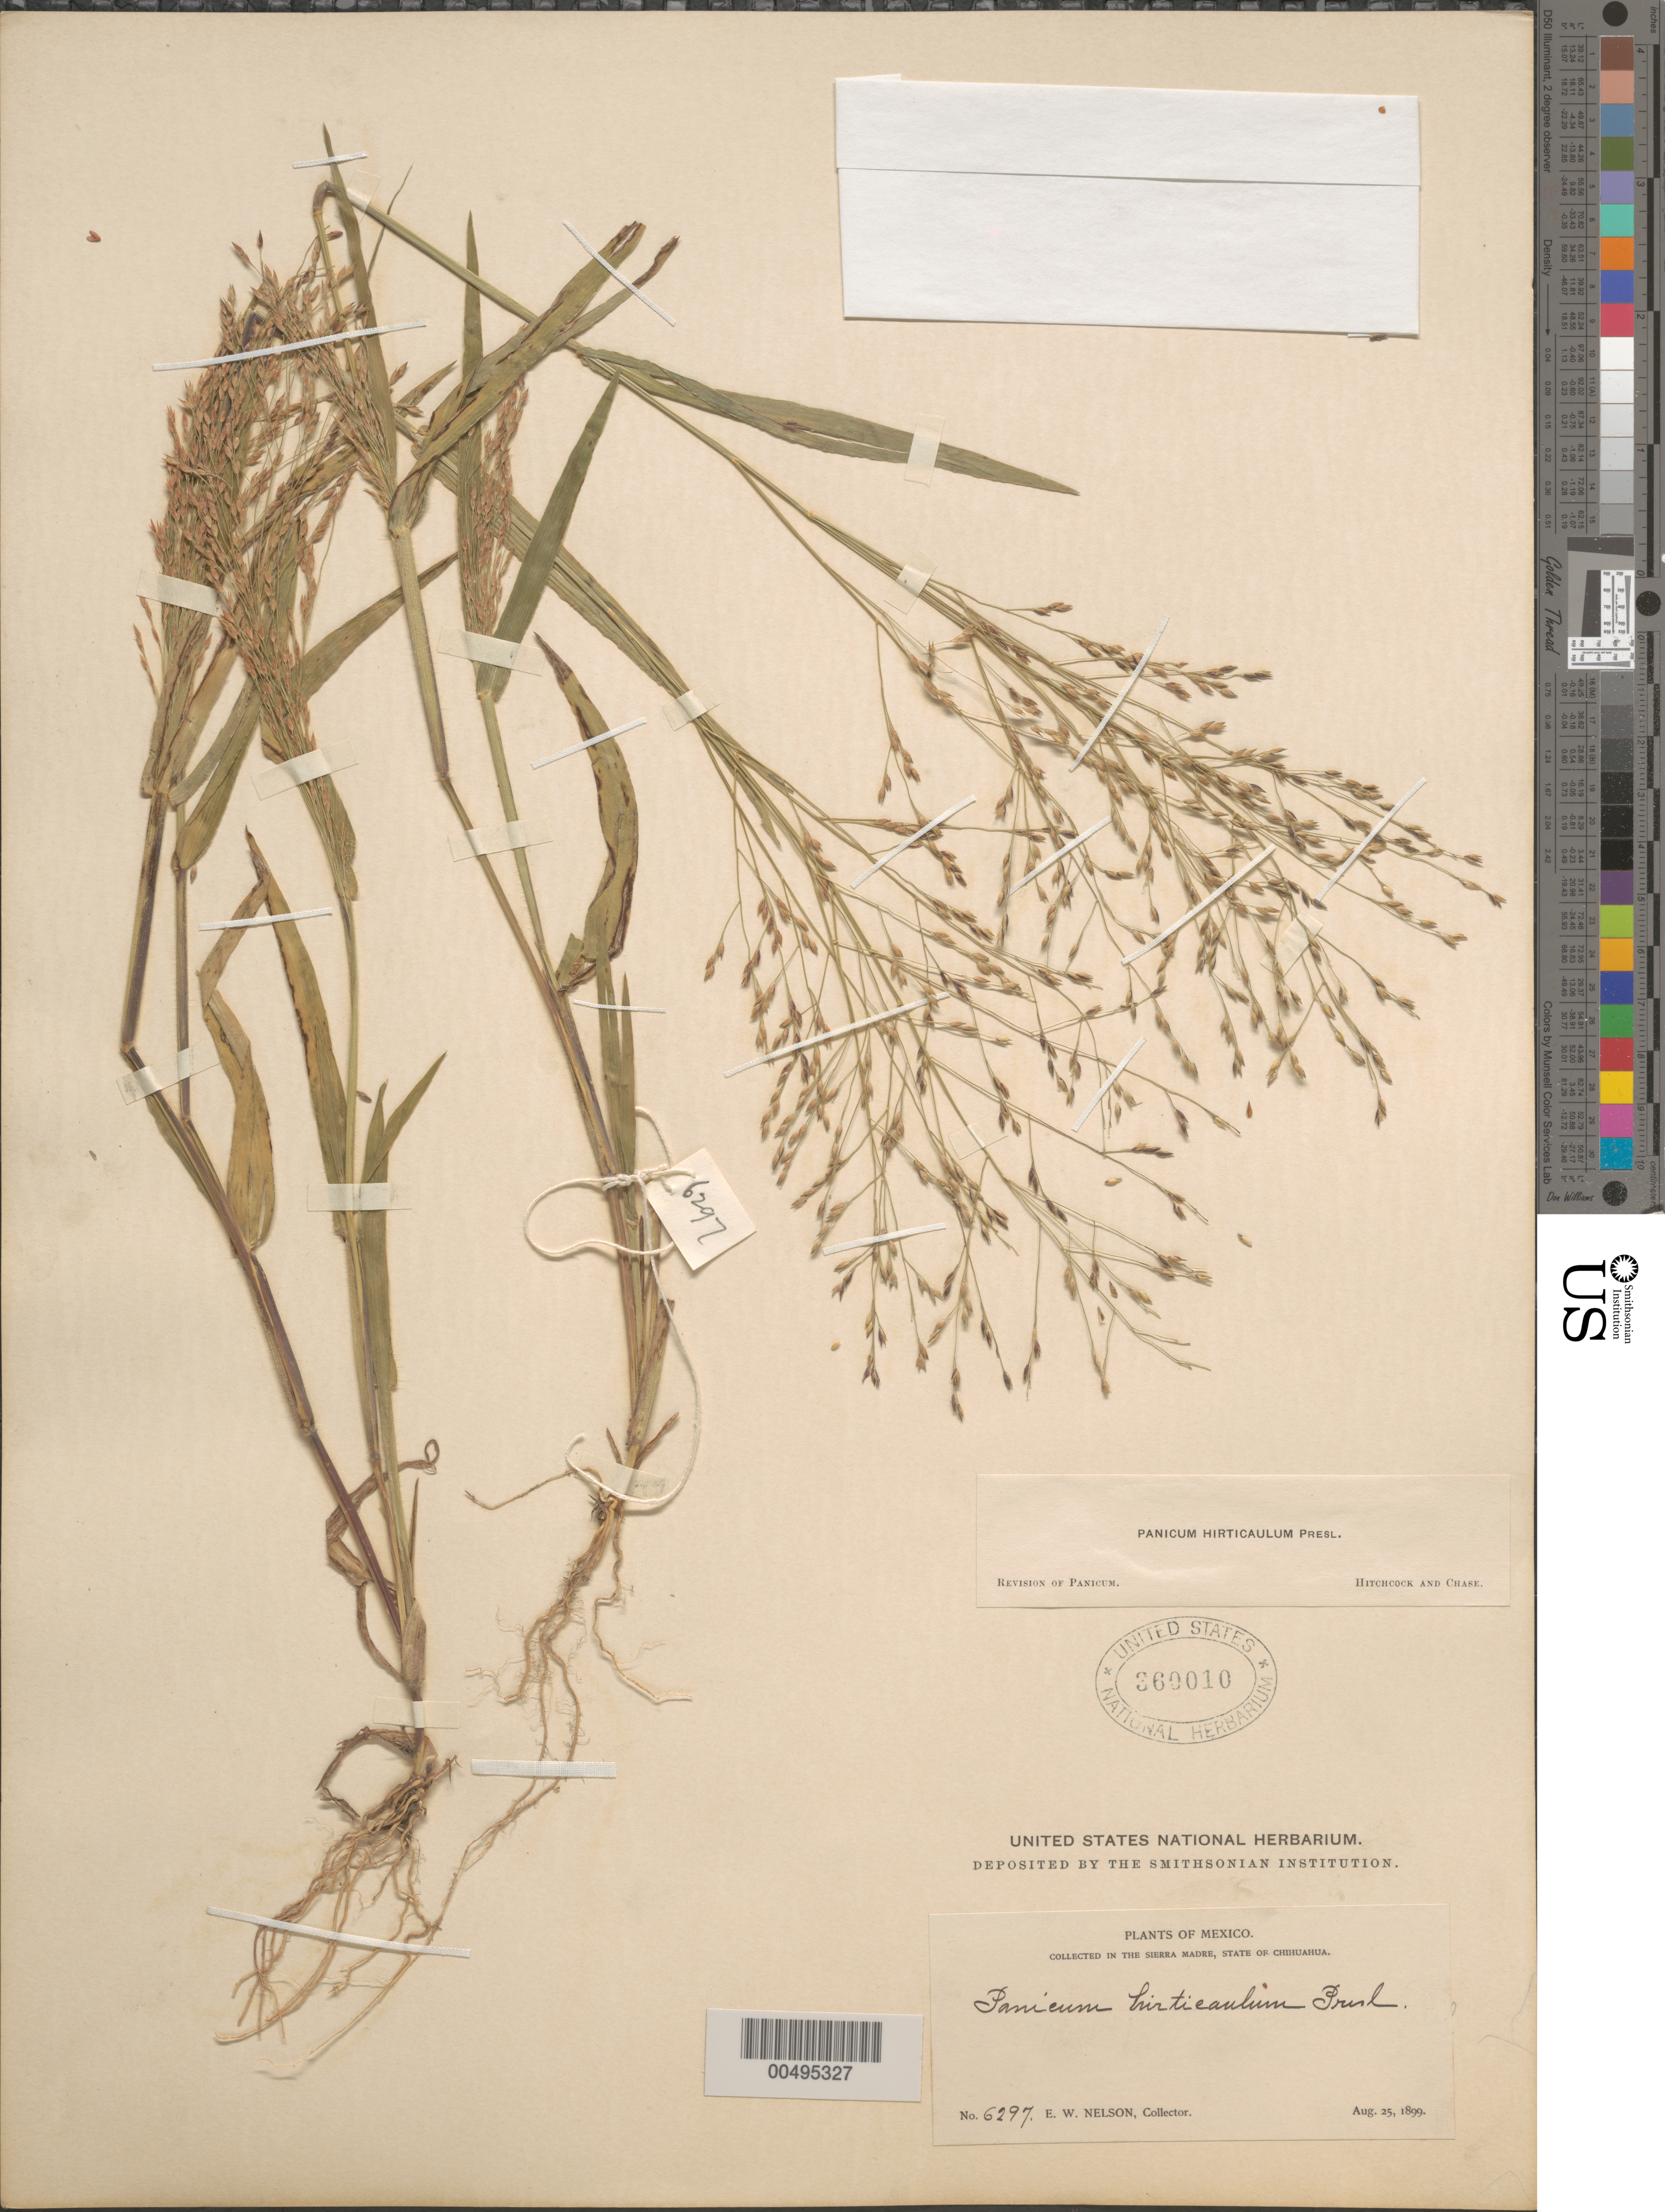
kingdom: Plantae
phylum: Tracheophyta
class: Liliopsida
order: Poales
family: Poaceae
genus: Panicum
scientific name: Panicum hirticaule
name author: J. Presl in C. Presl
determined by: Hitchcock, A. S.; Chase, [M.] A.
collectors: E. W. Nelson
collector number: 6297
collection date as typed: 25 Aug 1899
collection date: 1899-08-25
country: Mexico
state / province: Chihuahua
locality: In the Sierra Madre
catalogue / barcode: US 360010